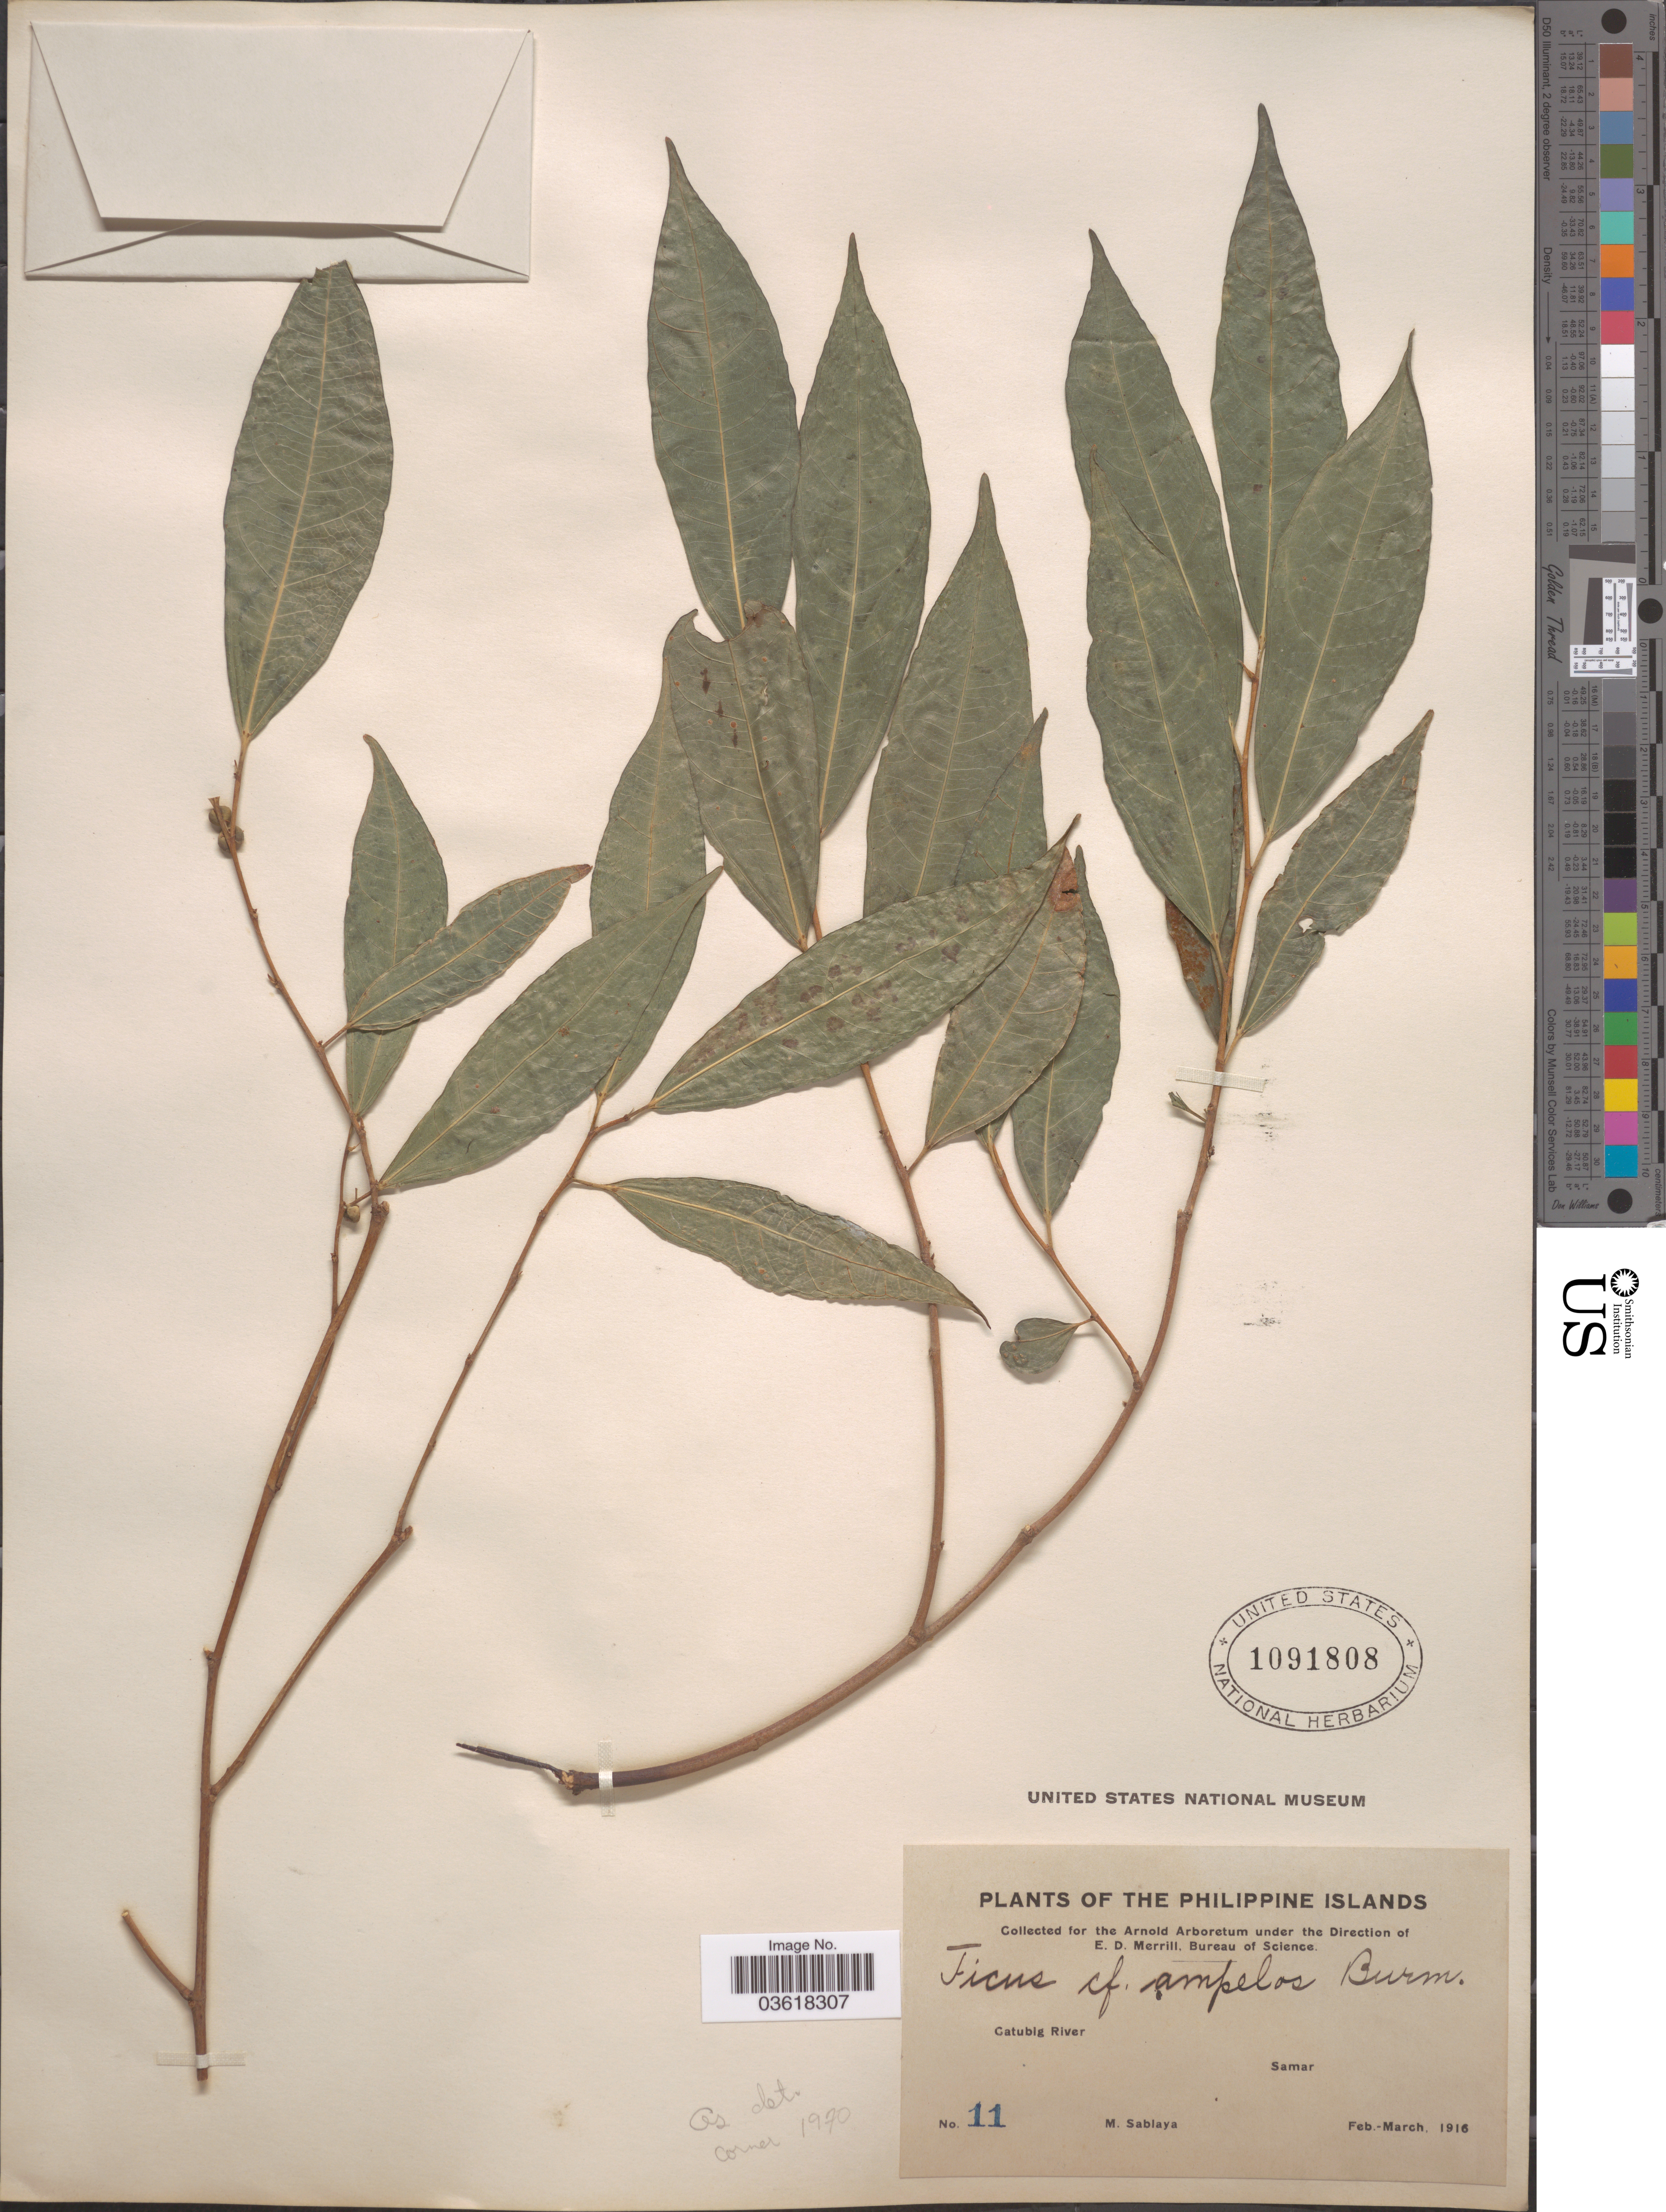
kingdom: Plantae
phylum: Tracheophyta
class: Magnoliopsida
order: Rosales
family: Moraceae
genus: Ficus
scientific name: Ficus ampelos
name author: Burm. f.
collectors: M. Sablaya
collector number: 11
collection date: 1916-02/1916-03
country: Philippines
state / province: Eastern Visayas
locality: Catubig River. Samar.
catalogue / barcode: US 1091808